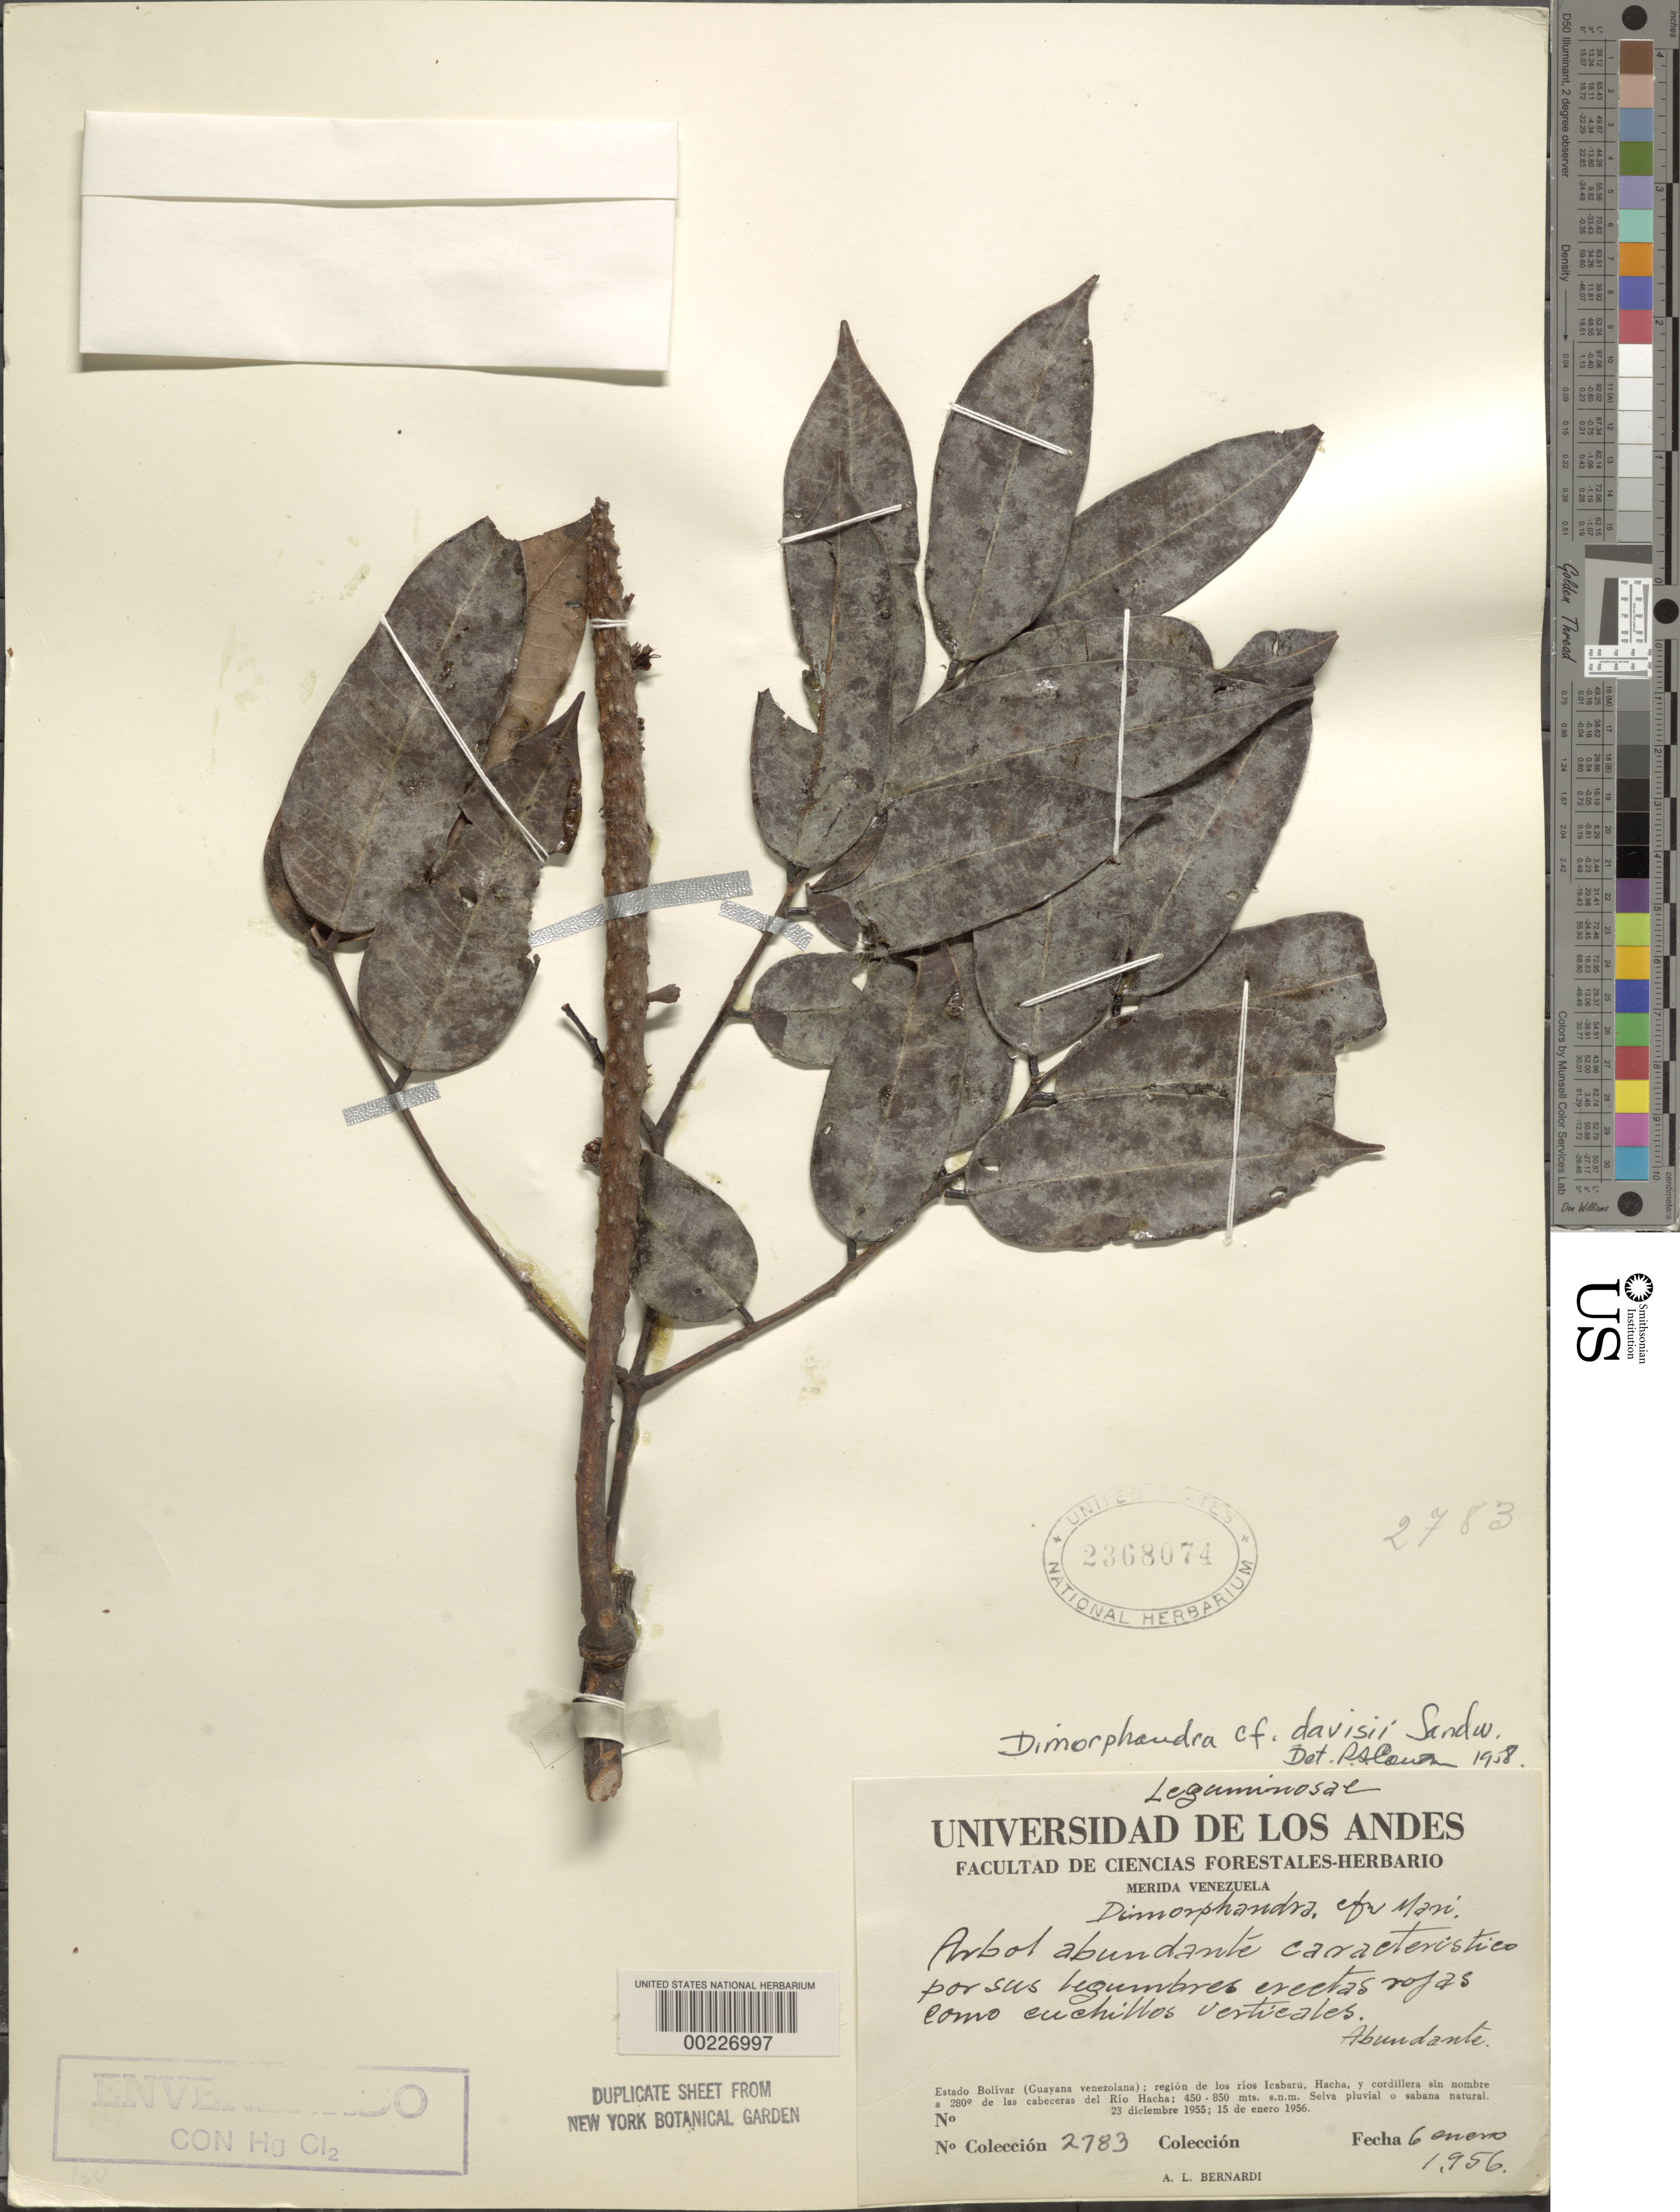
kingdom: Plantae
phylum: Tracheophyta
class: Magnoliopsida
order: Fabales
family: Fabaceae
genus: Dimorphandra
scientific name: Dimorphandra davisii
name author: Sprague & Sandwith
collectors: A. L. Bernardi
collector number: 2783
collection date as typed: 06 Jan 1956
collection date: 1956-01-06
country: Venezuela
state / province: Bolivar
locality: Region of rio icabaru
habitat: Rain forest or savanna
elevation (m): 450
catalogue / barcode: US 2368074